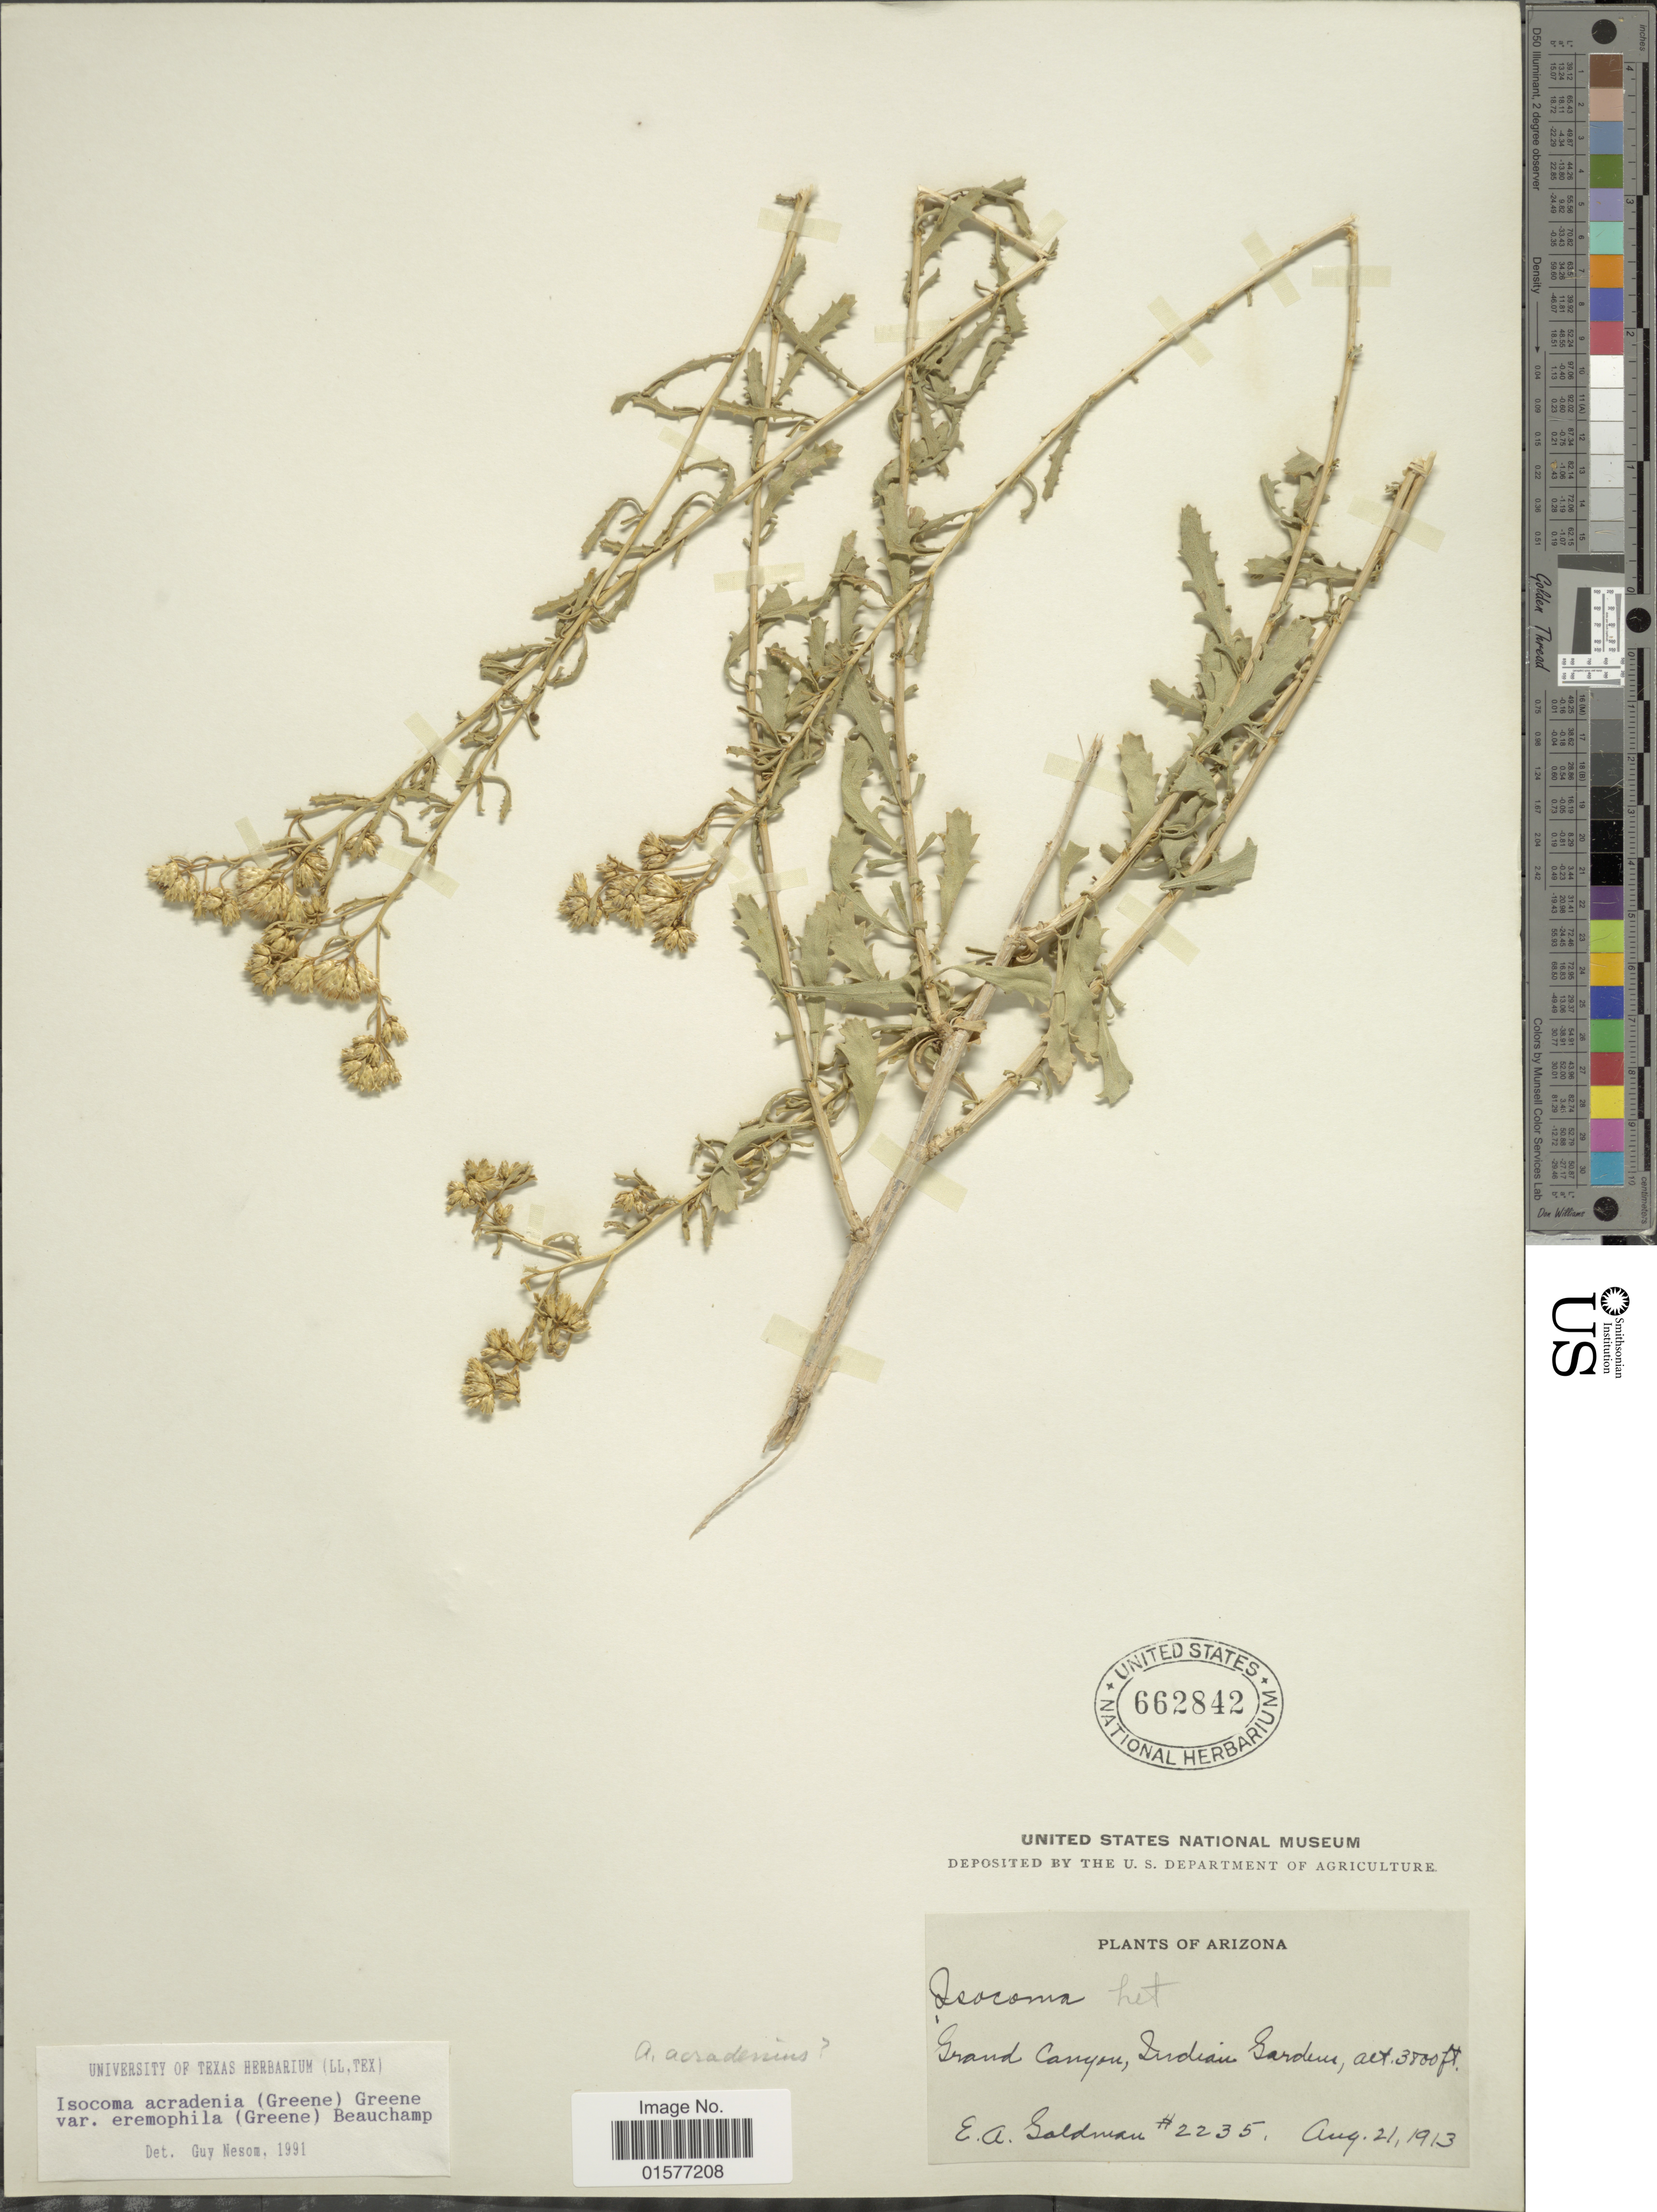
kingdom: Plantae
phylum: Tracheophyta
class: Magnoliopsida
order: Asterales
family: Asteraceae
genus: Isocoma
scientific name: Isocoma acradenia var. eremophila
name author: (S.W. Greene) G.L. Nesom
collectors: E. A. Goldman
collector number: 2235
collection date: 1913-08-21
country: United States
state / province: Arizona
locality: Grand Canyon, Indian Garden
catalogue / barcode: US 662842